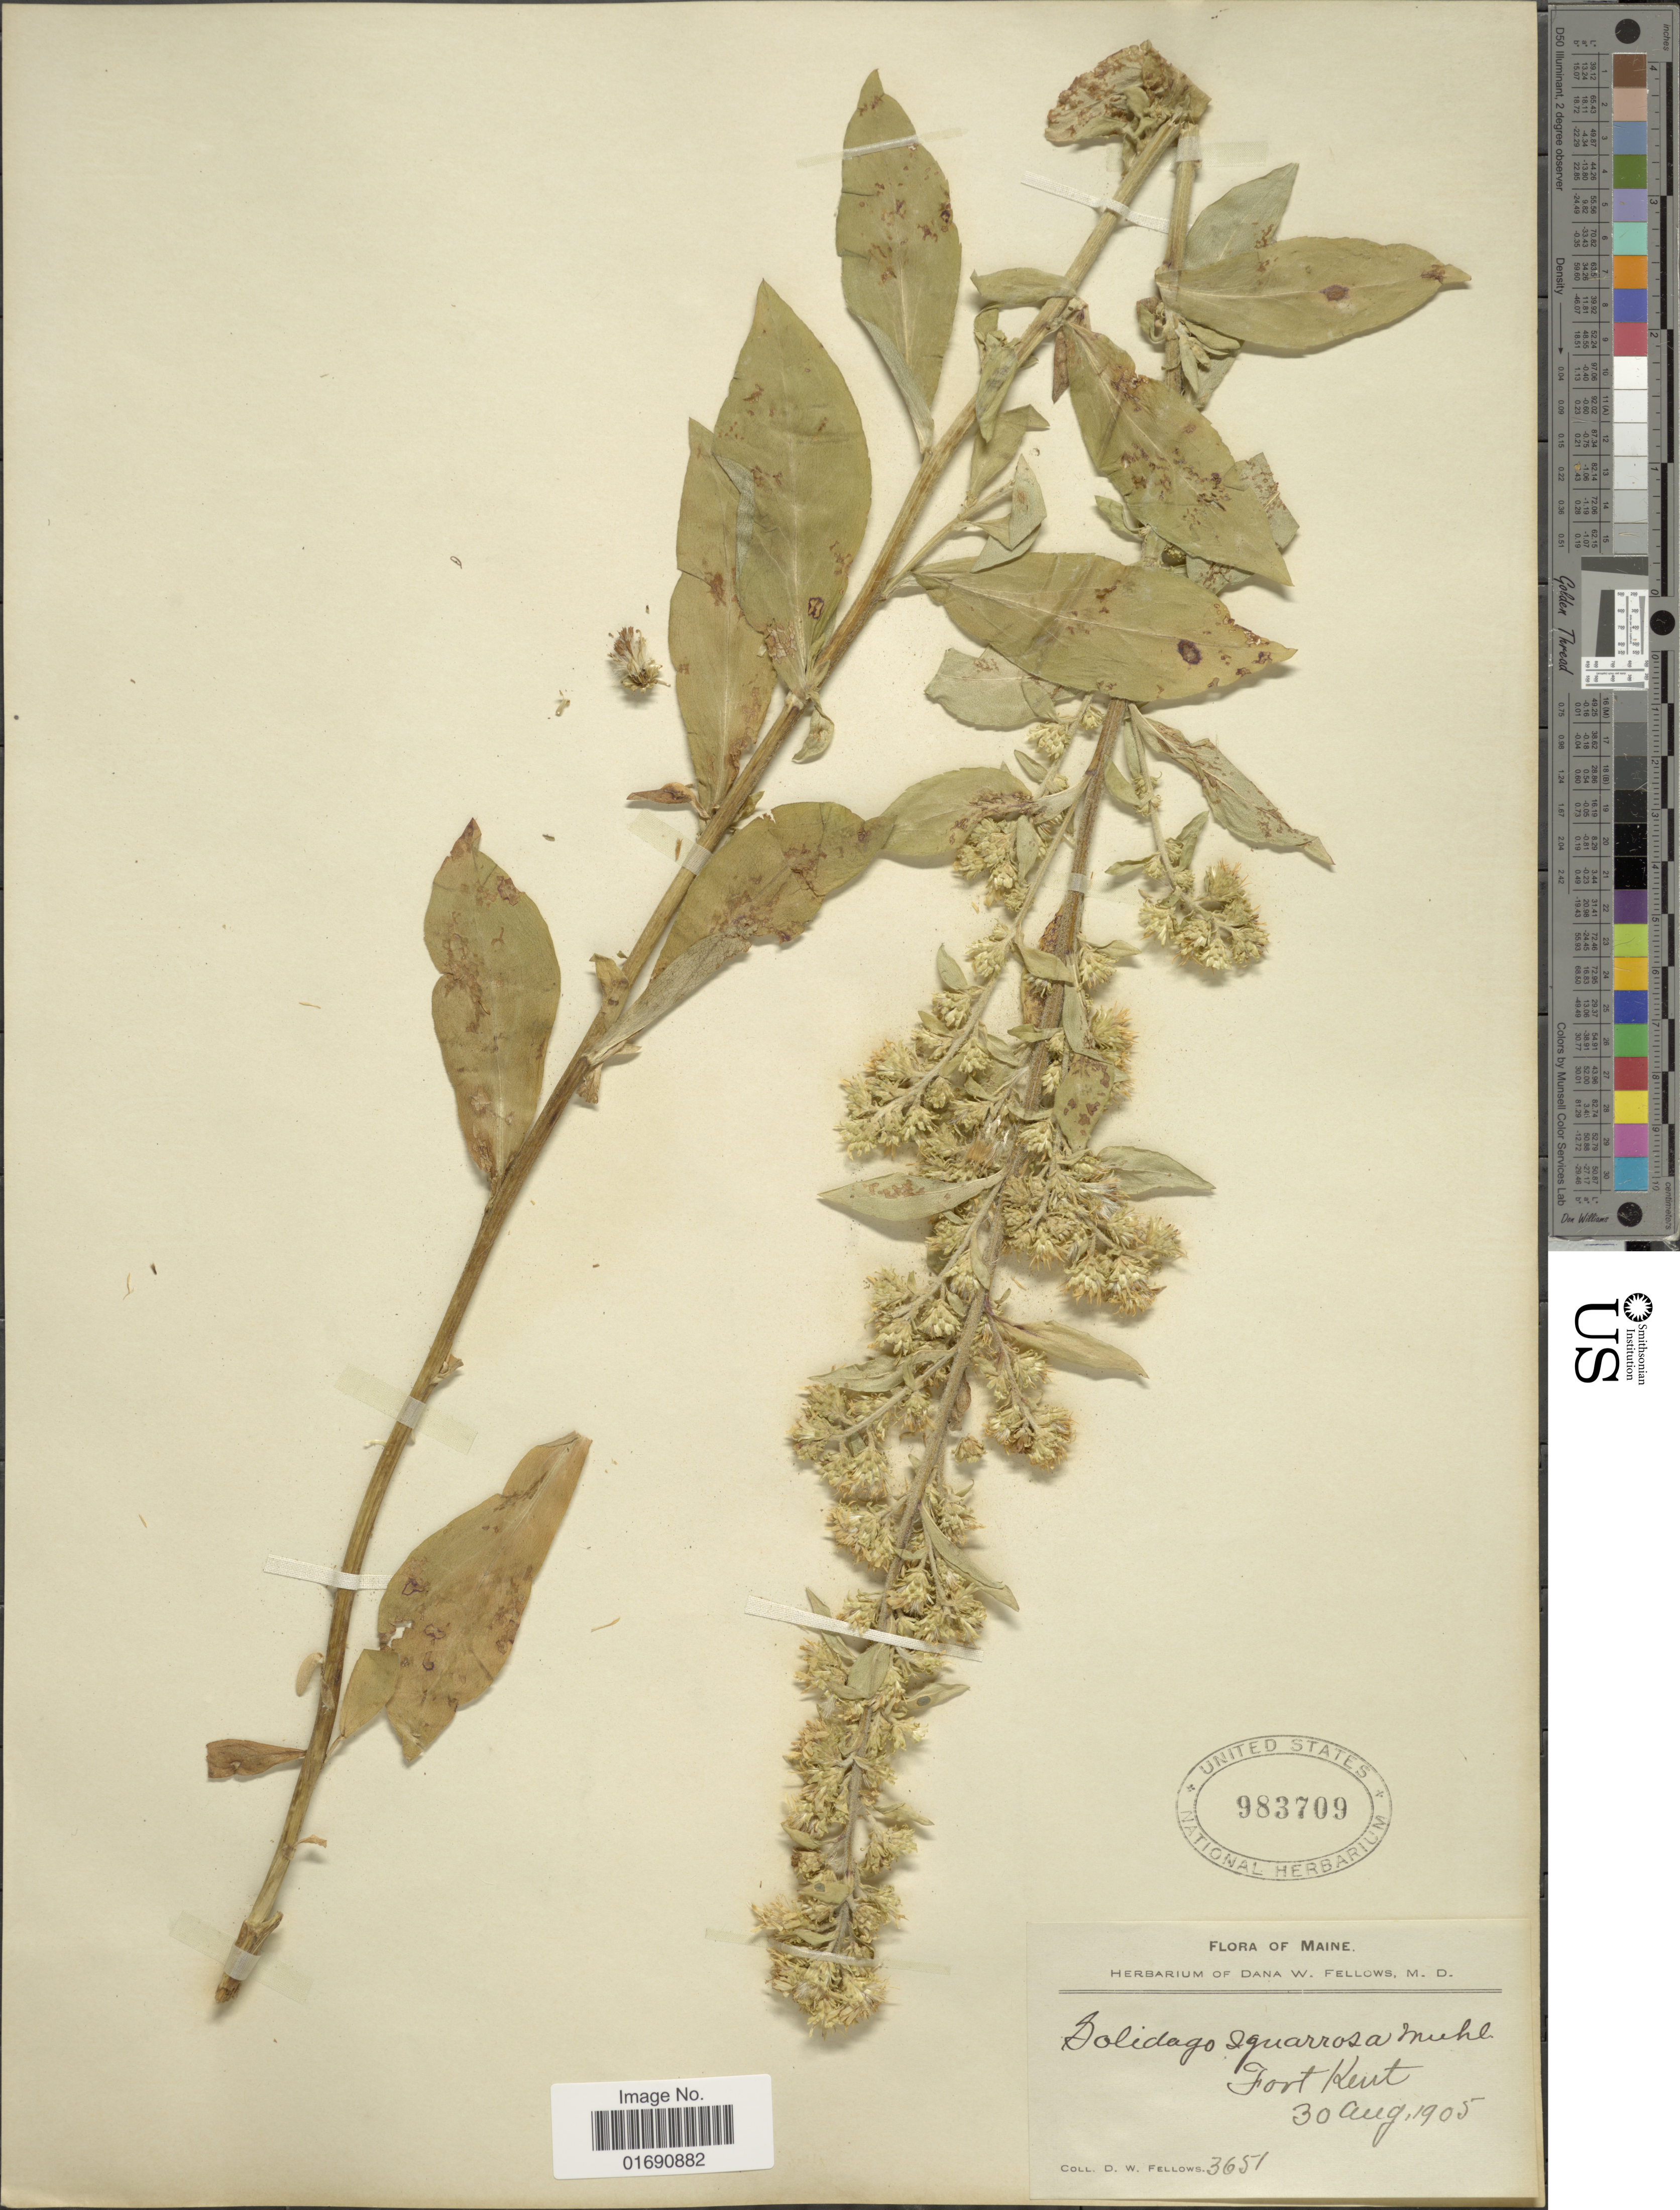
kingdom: Plantae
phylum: Tracheophyta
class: Magnoliopsida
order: Asterales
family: Asteraceae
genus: Solidago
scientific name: Solidago squarrosa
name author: Muhl.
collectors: D. W. Fellows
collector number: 3651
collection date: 1905-08-30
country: United States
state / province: Maine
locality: Fort kent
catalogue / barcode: US 983709